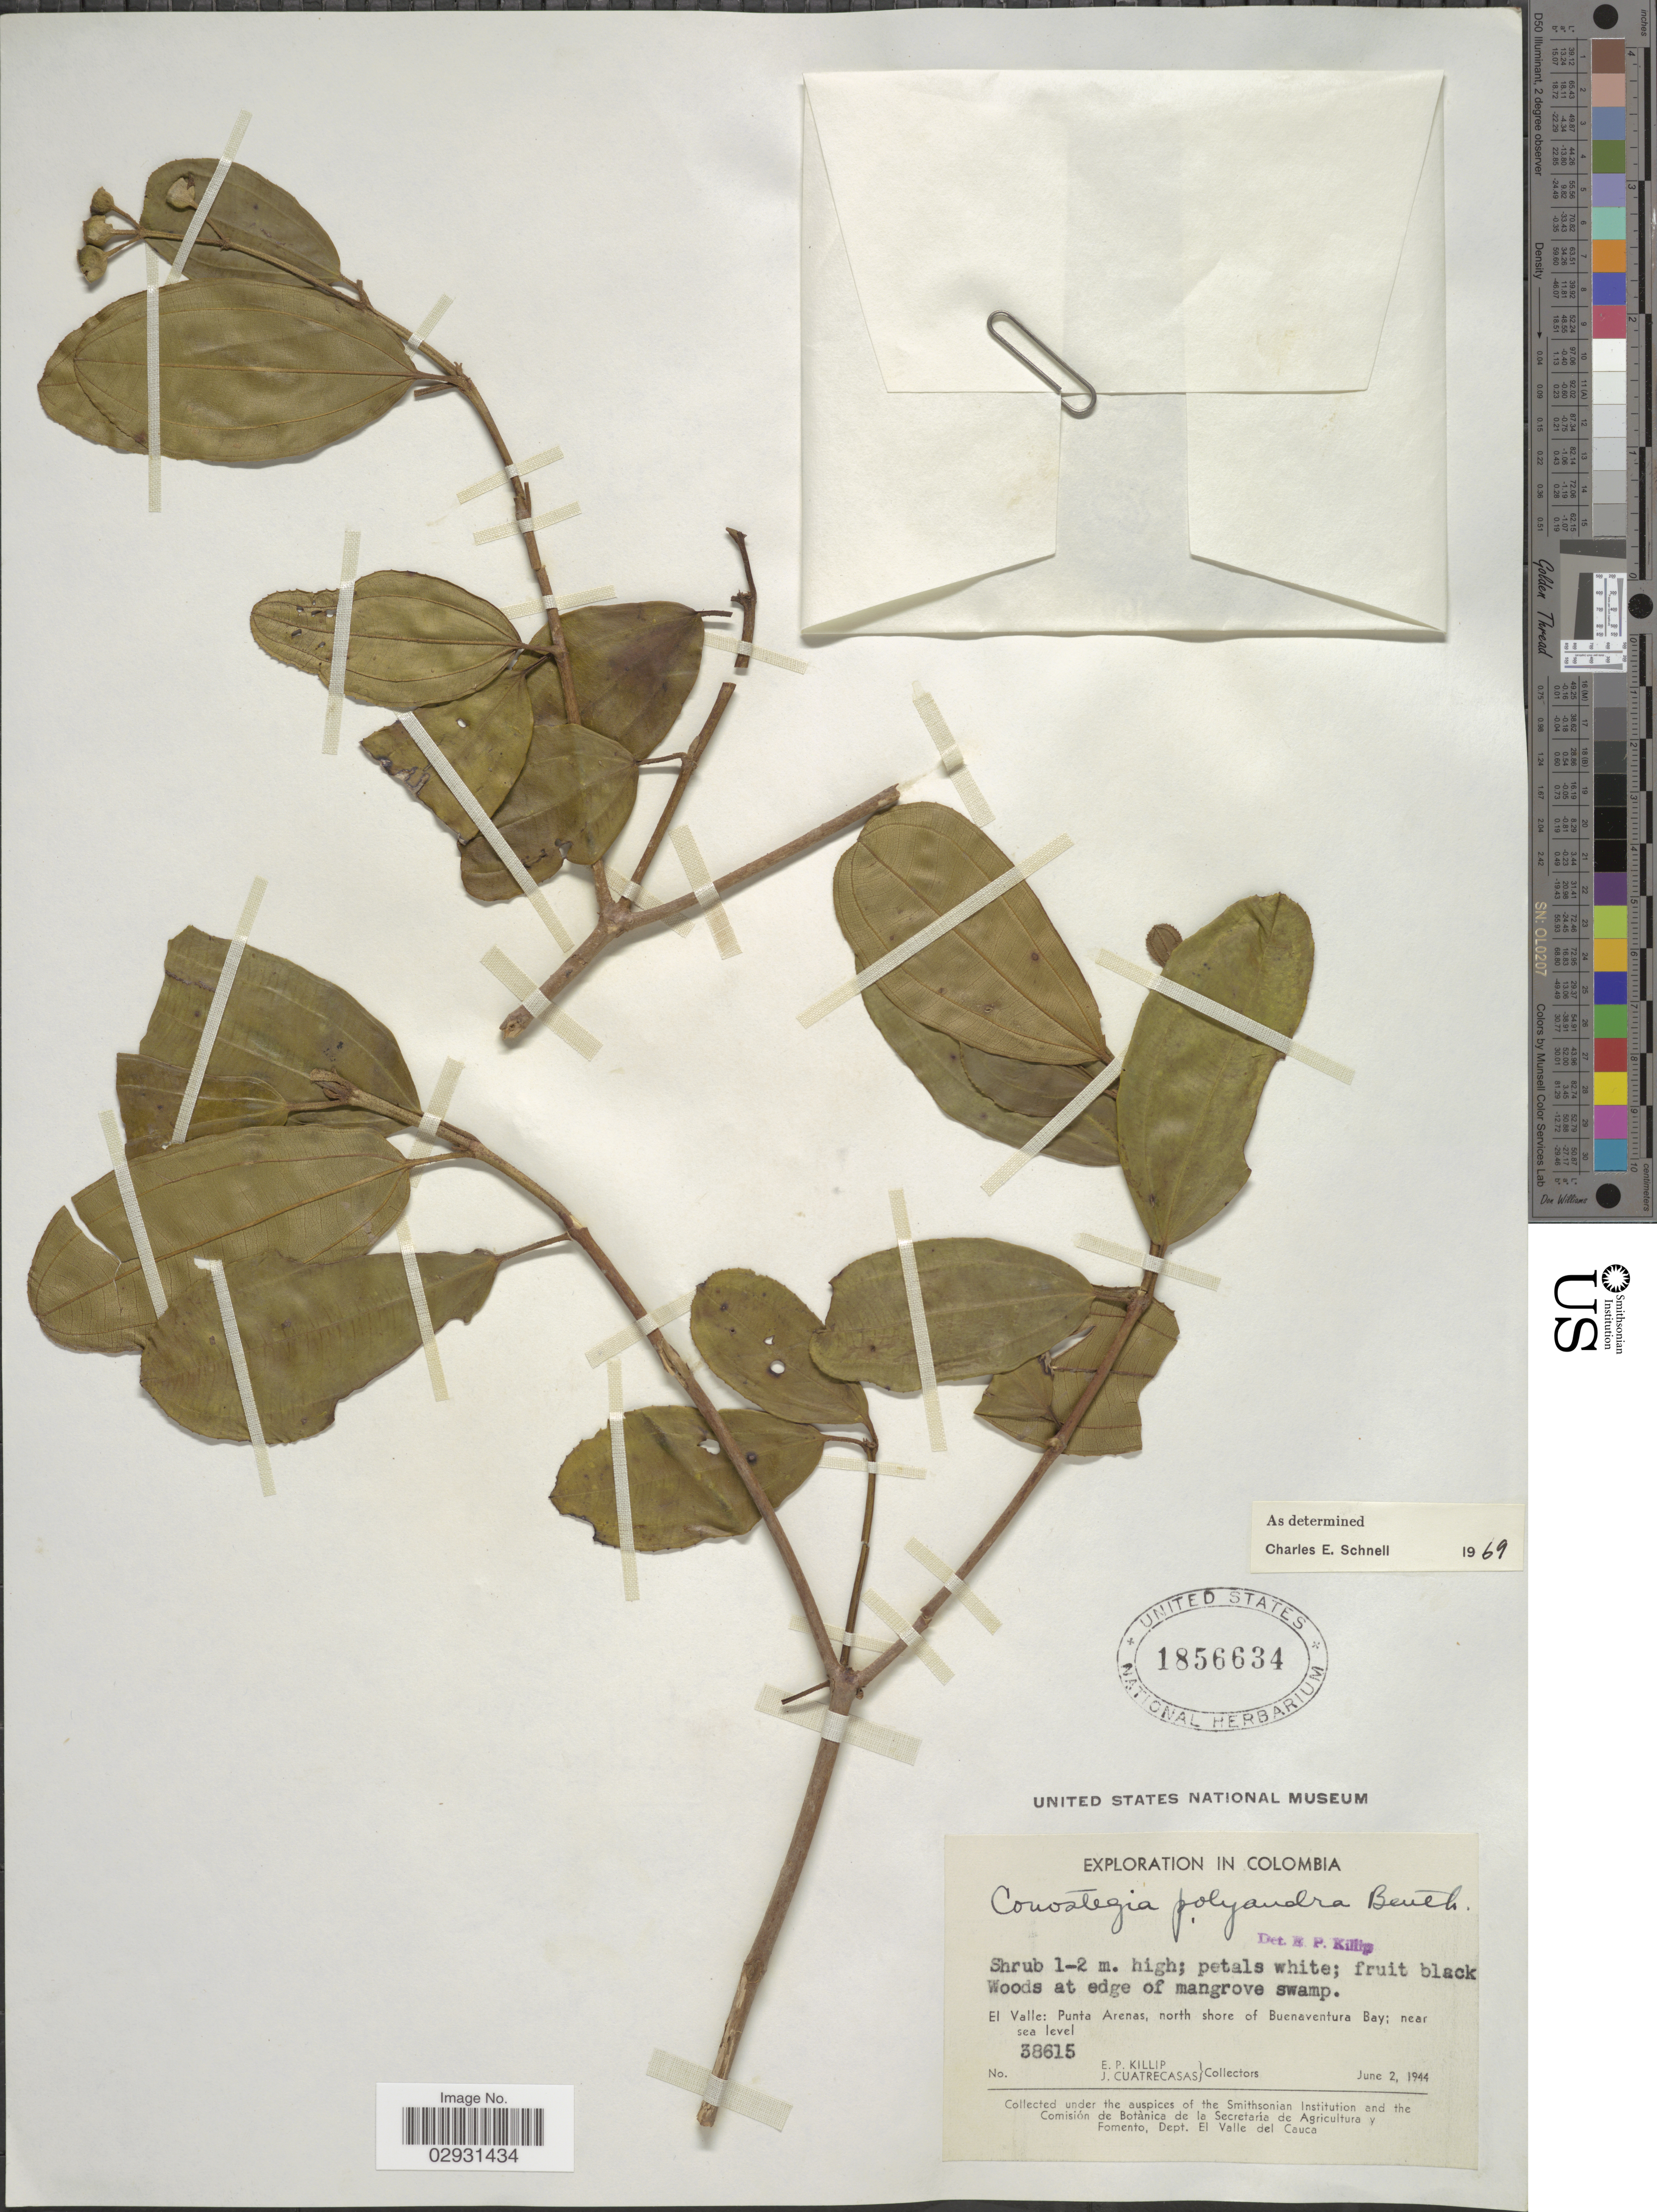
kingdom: Plantae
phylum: Tracheophyta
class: Magnoliopsida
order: Myrtales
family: Melastomataceae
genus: Conostegia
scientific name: Conostegia polyandra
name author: Benth.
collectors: E. P. Killip & J. Cuatrecasas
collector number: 38615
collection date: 1944-06-02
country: Colombia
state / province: Valle del Cauca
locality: Woods at edge of mangrove swamp. El Valle: Punta Arenas, north shore of Buenaventura Bay.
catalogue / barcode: US 1856634